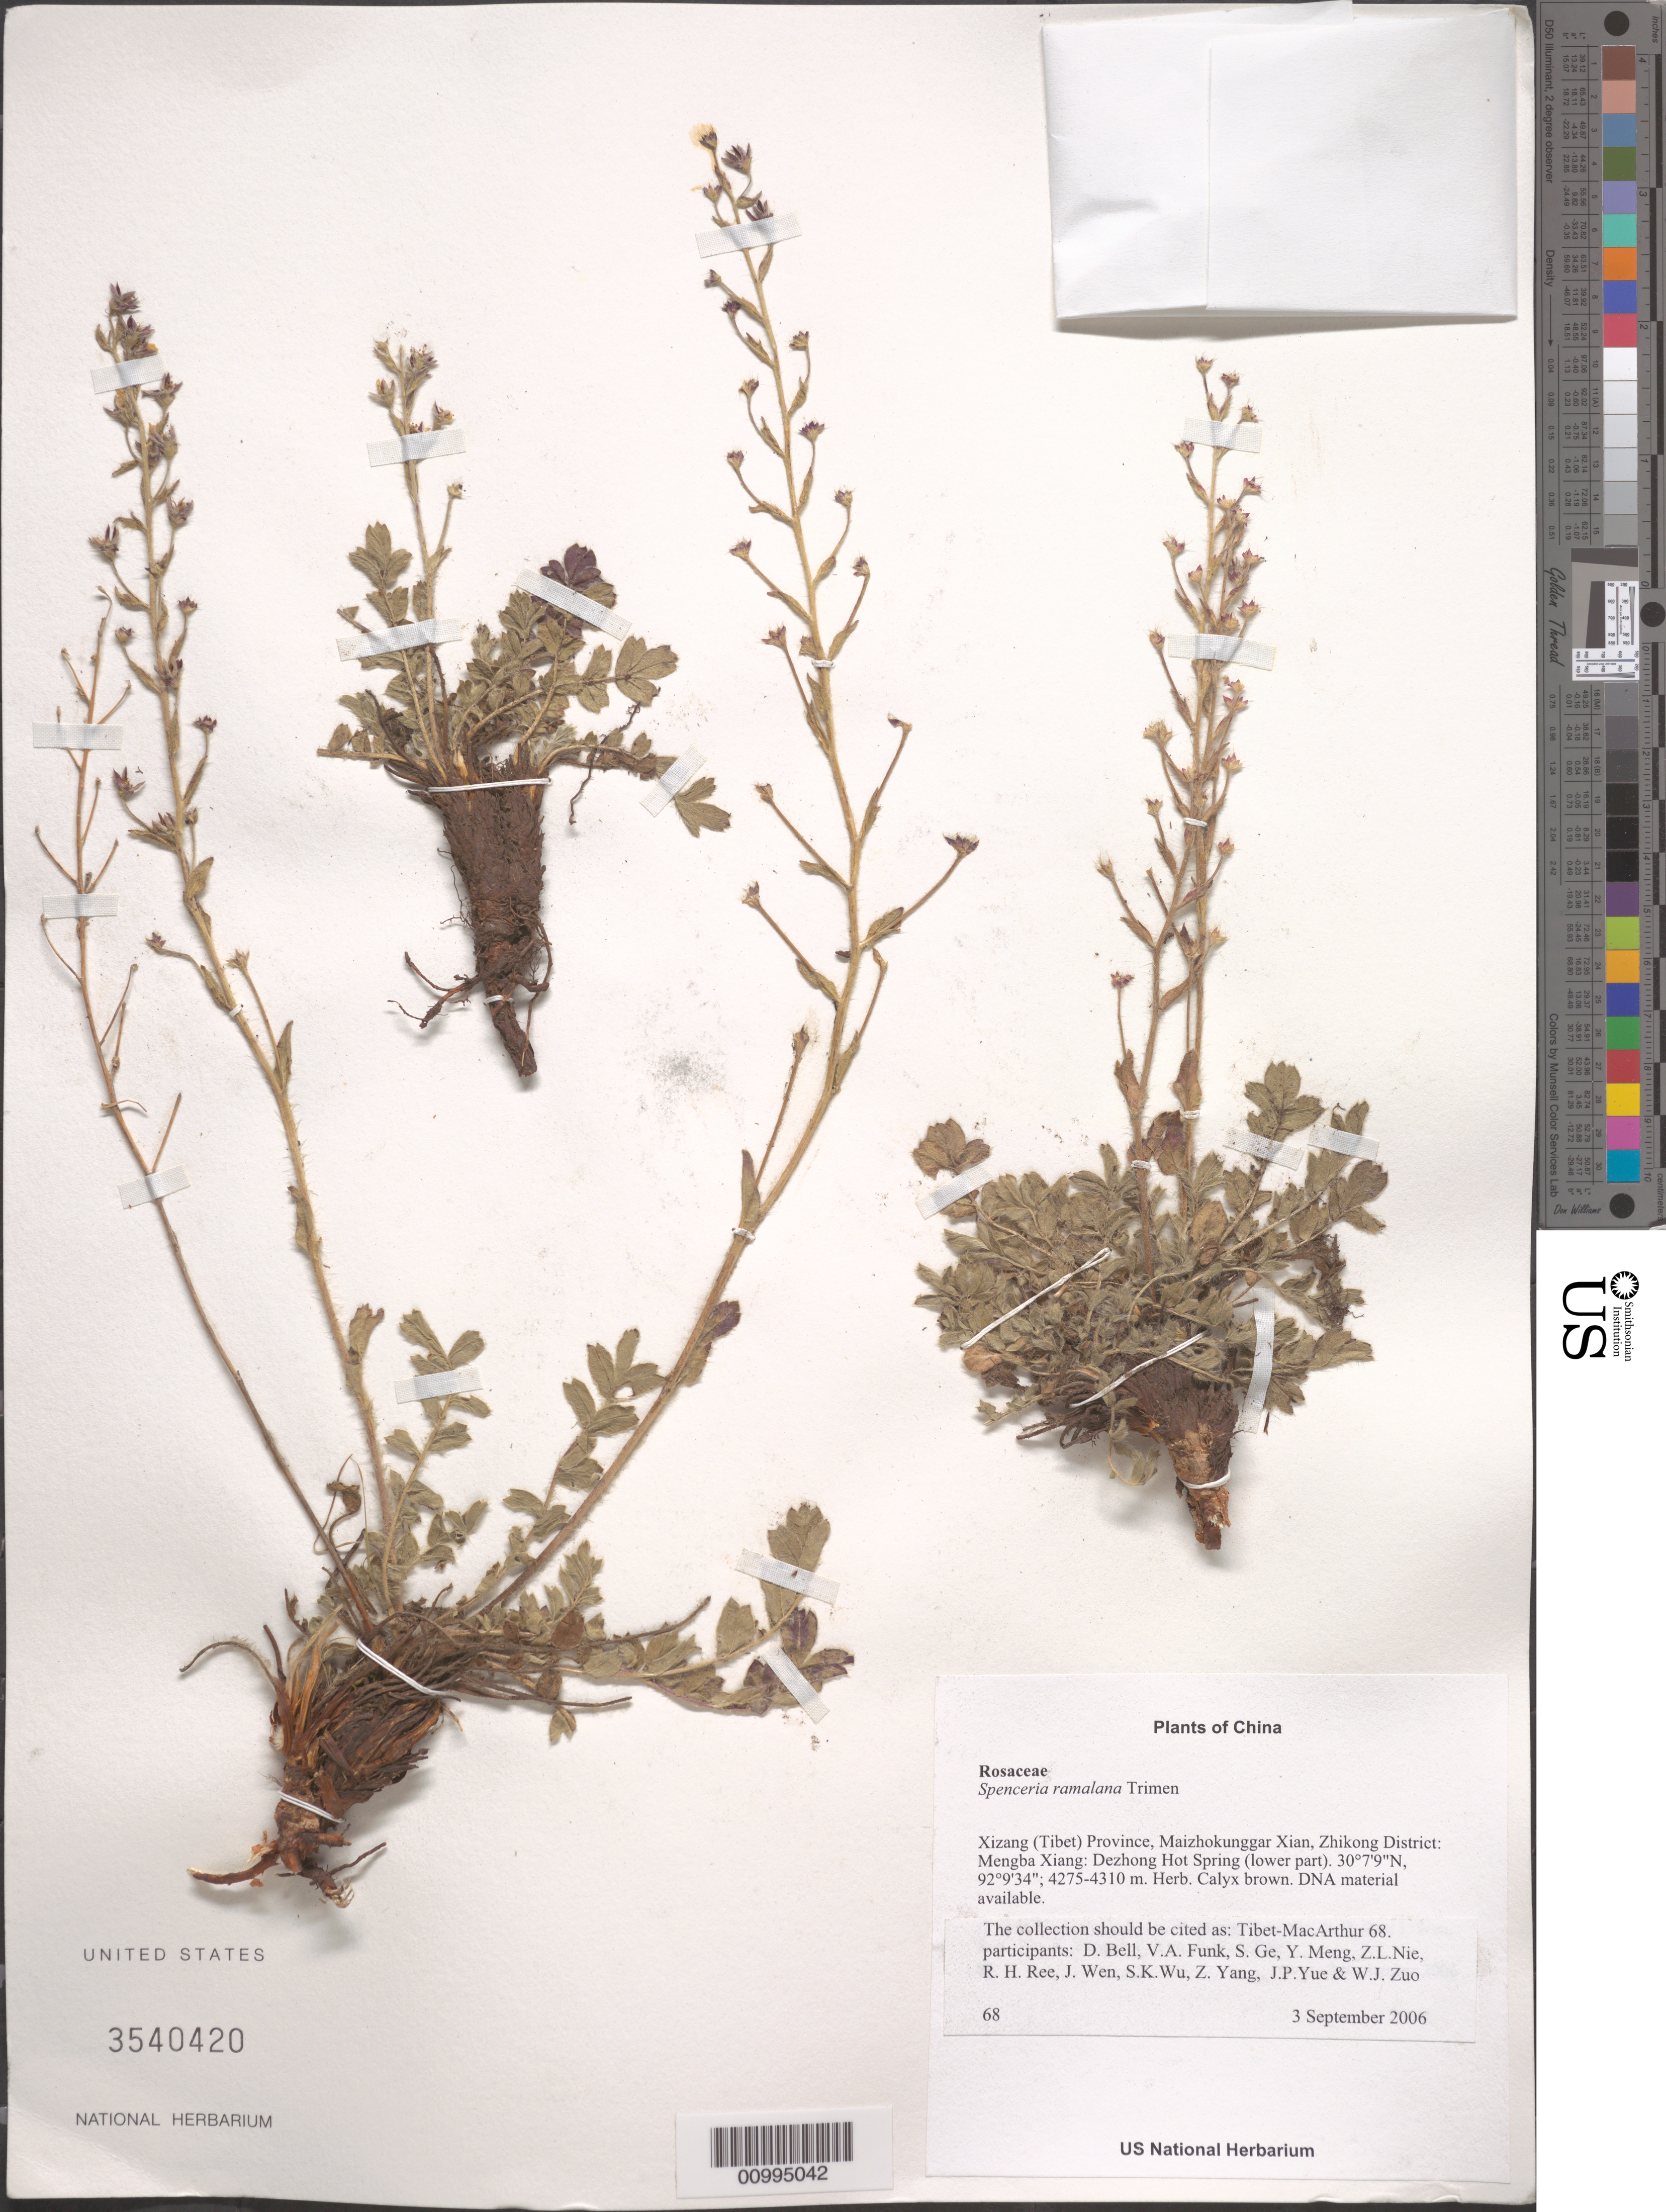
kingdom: Plantae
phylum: Tracheophyta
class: Magnoliopsida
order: Rosales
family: Rosaceae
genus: Spenceria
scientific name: Spenceria ramalana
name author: Trimen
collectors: Tibet-MacArthur, D. A. Bell, V. Funk, S. Ge, Y. Meng, Z. Nie, R. Ree, J. Wen, S. K. Wu, Z. Yang, J. Yue & W. Zuo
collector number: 68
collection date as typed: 03 Sep 2006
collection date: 2006-09-03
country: China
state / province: Xizang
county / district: Maizhokunggar Xian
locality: Zhikong District: Mengba Xiang:Dezhong Hot Spring (lower part).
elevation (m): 4275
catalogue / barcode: US 3540420